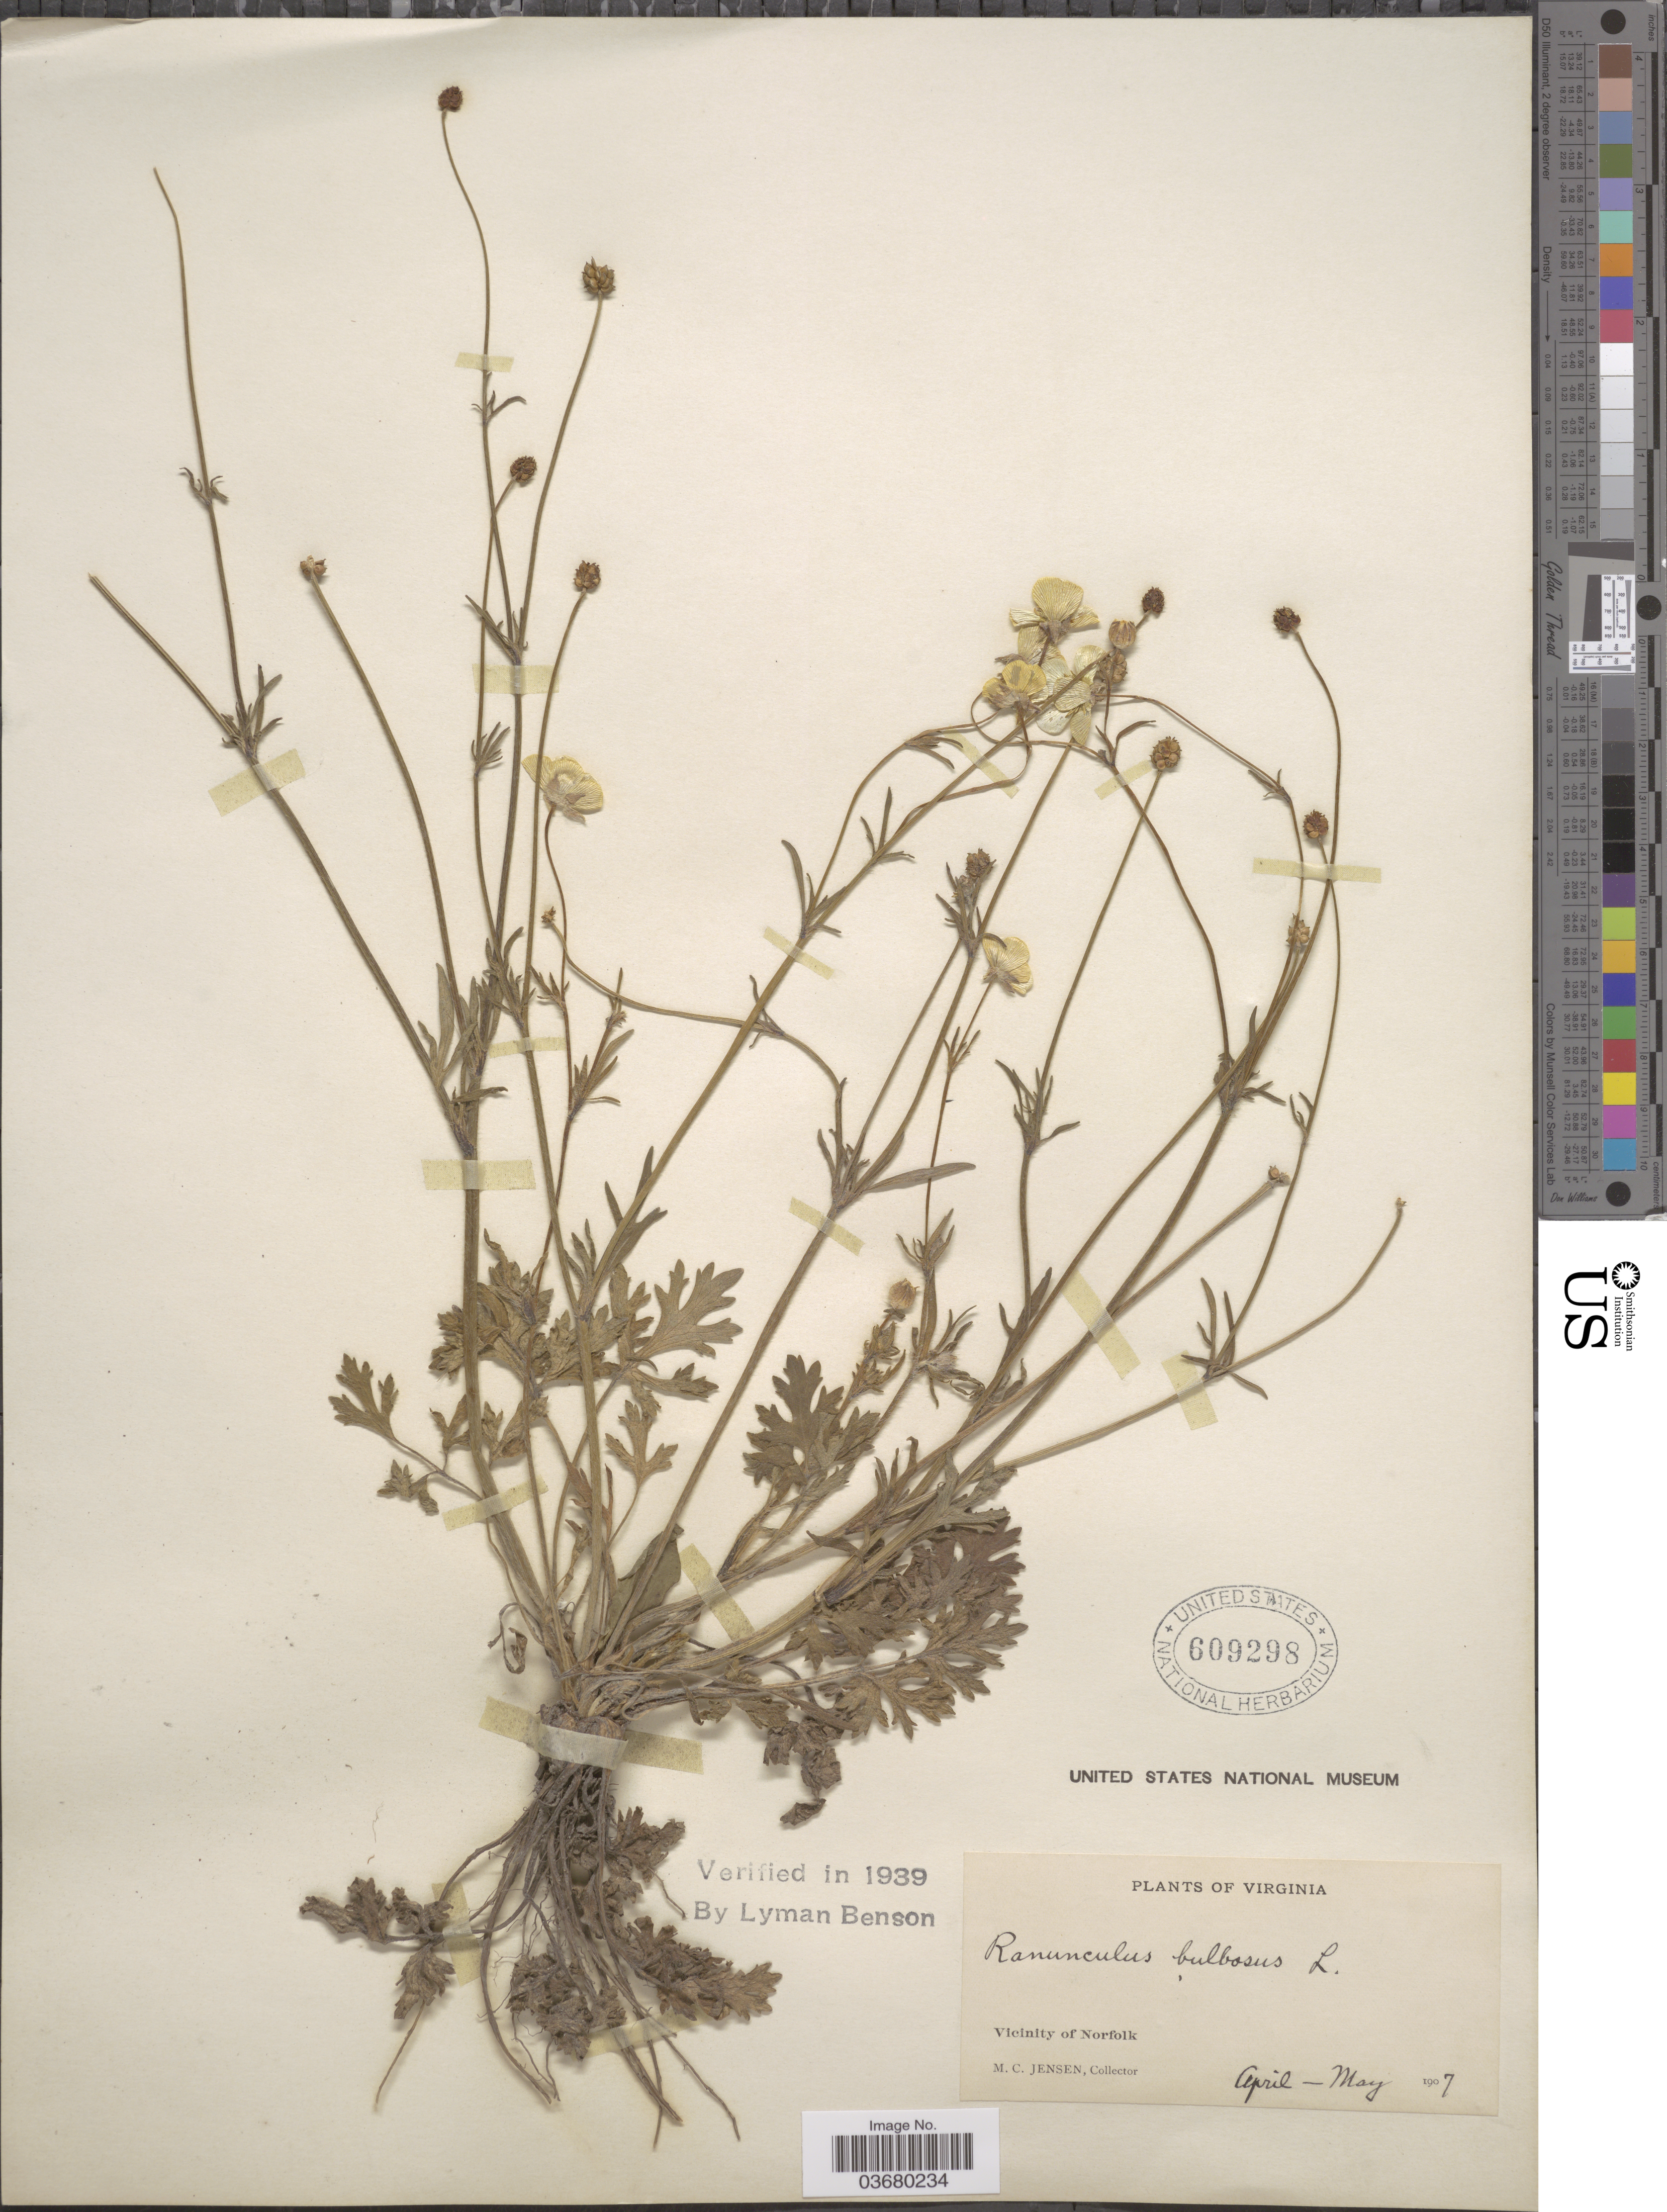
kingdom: Plantae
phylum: Tracheophyta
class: Magnoliopsida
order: Ranunculales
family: Ranunculaceae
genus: Ranunculus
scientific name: Ranunculus bulbosus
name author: L.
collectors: M. C. Jensen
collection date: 1907-04/1907-05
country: United States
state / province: Virginia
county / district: City of Norfolk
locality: Vicinity of Norfolk.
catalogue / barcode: US 609298